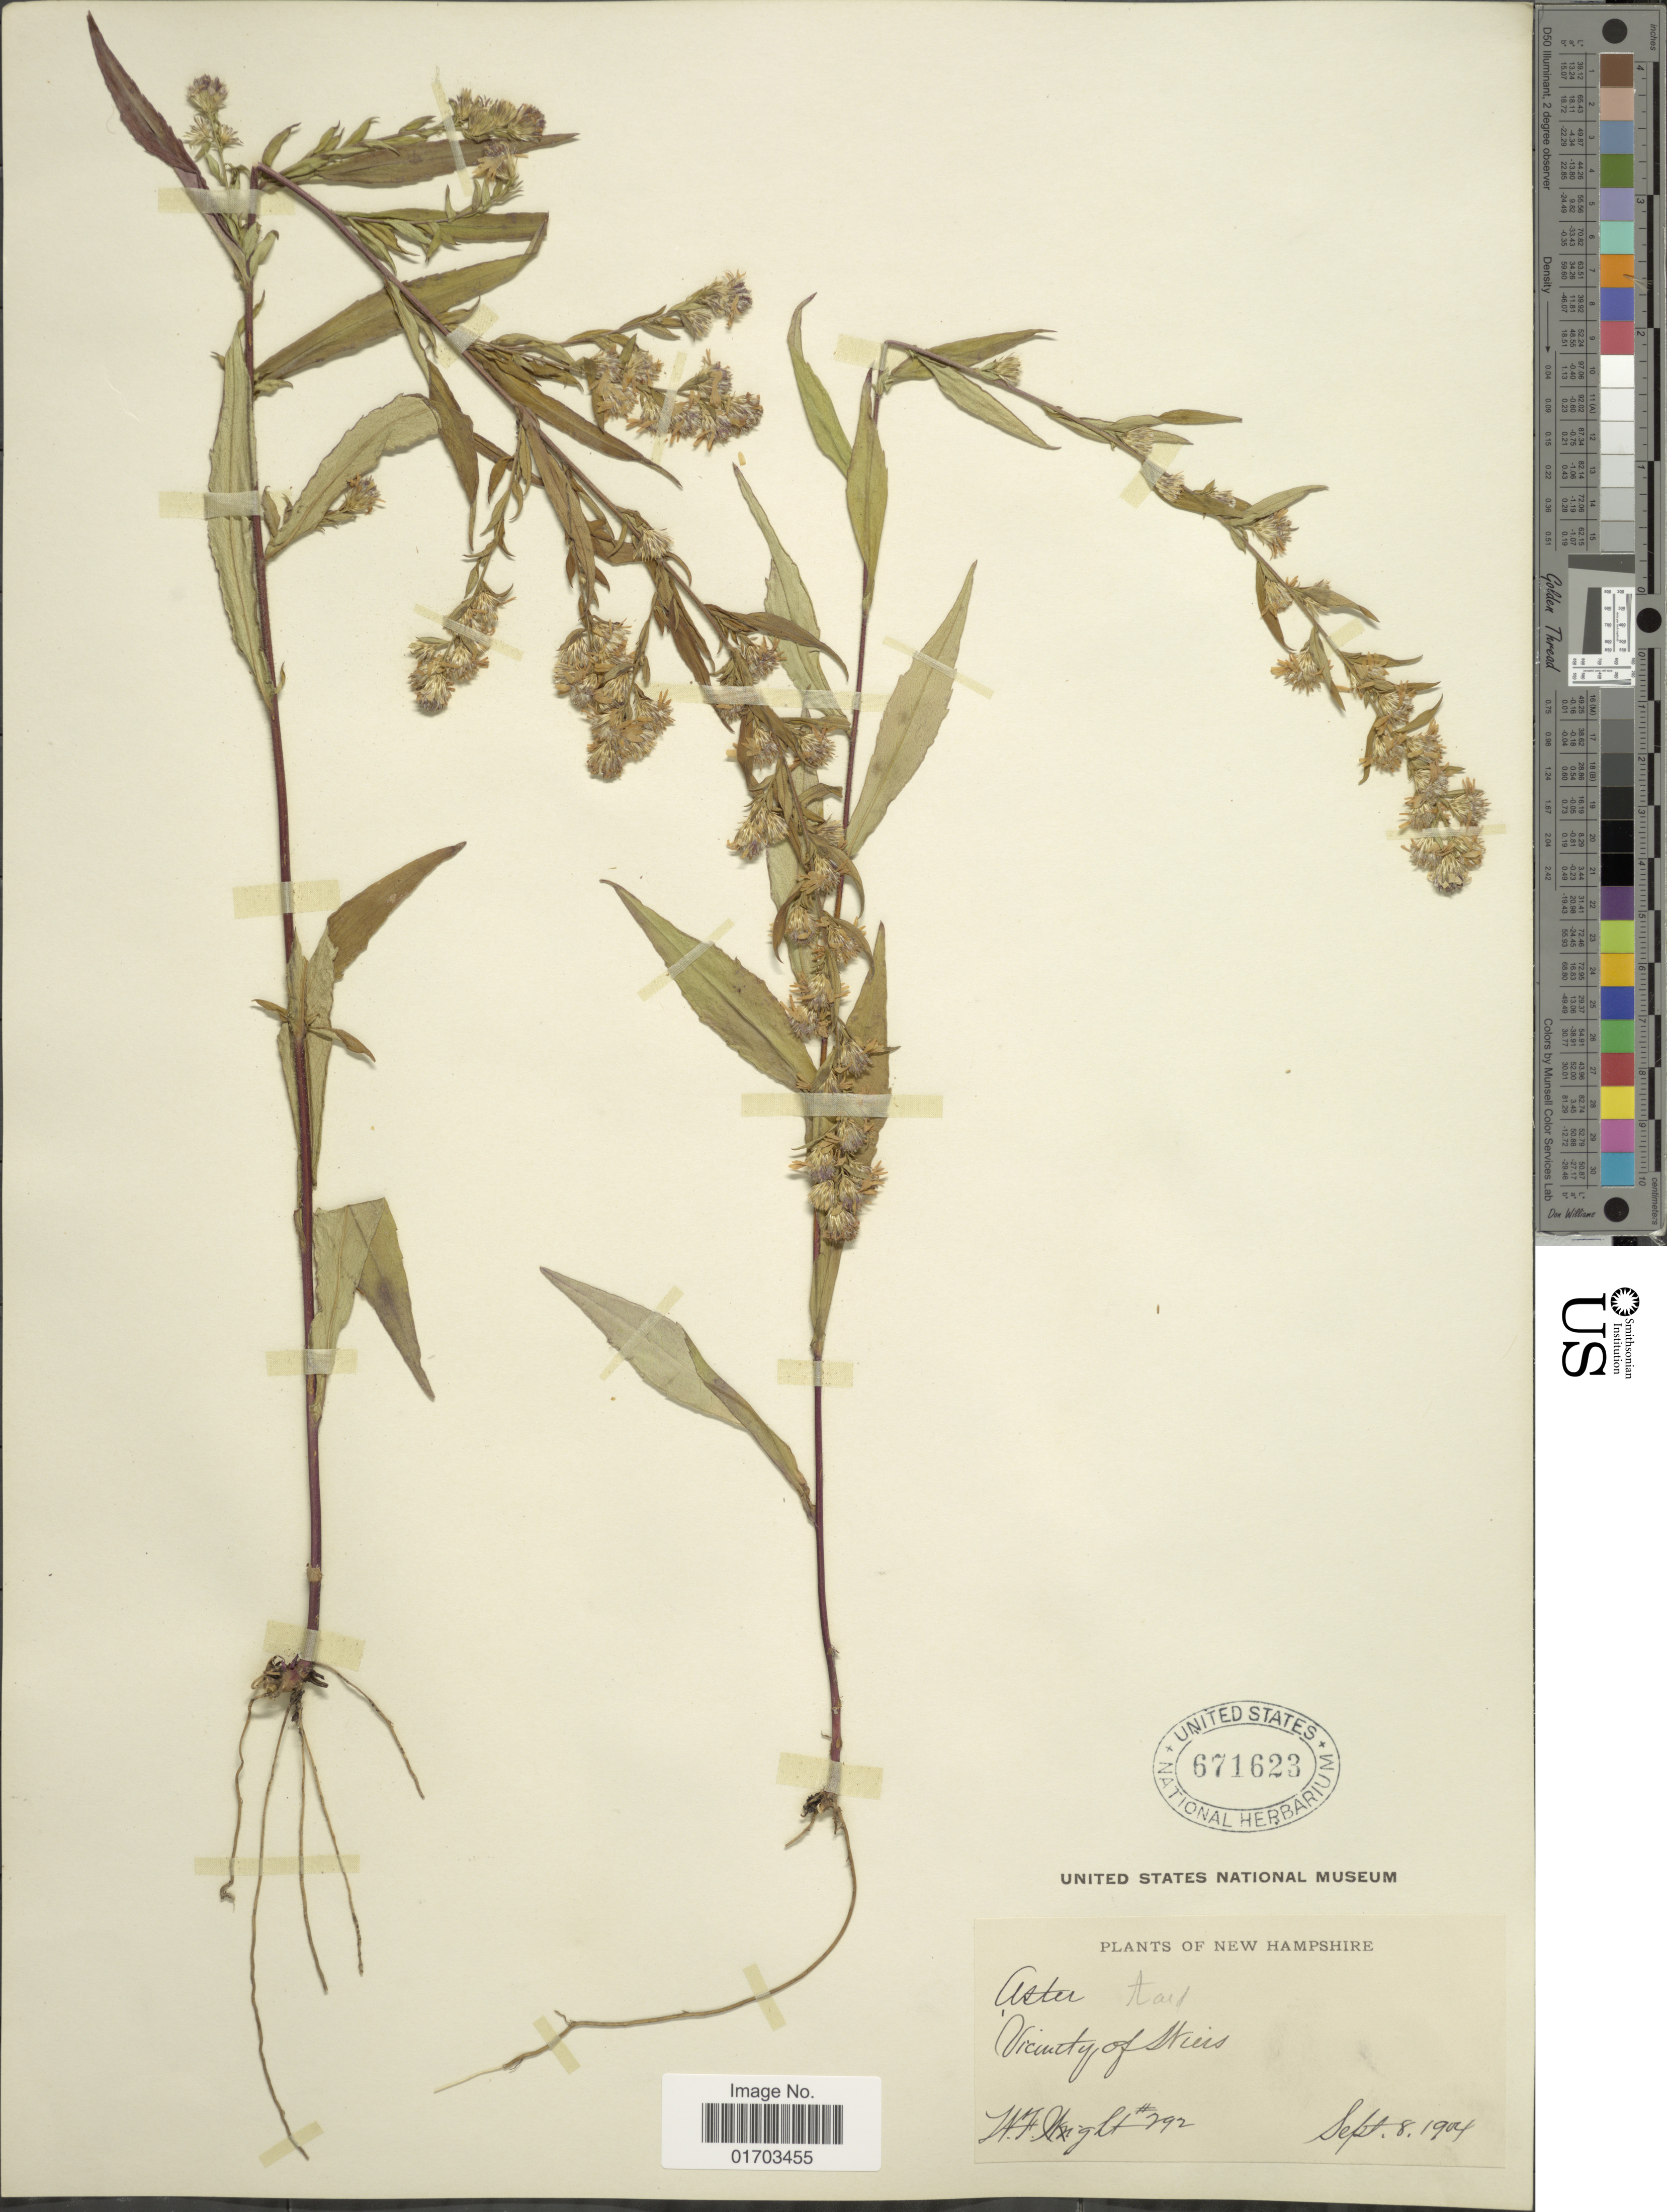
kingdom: Plantae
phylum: Tracheophyta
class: Magnoliopsida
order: Asterales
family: Asteraceae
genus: Symphyotrichum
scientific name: Symphyotrichum x tardiflorum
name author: (L.) Greuter et al.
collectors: W. F. Wright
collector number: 292*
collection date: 1904-09-08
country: United States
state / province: New Hampshire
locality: Vicinity of Wiers.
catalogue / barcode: US 671623